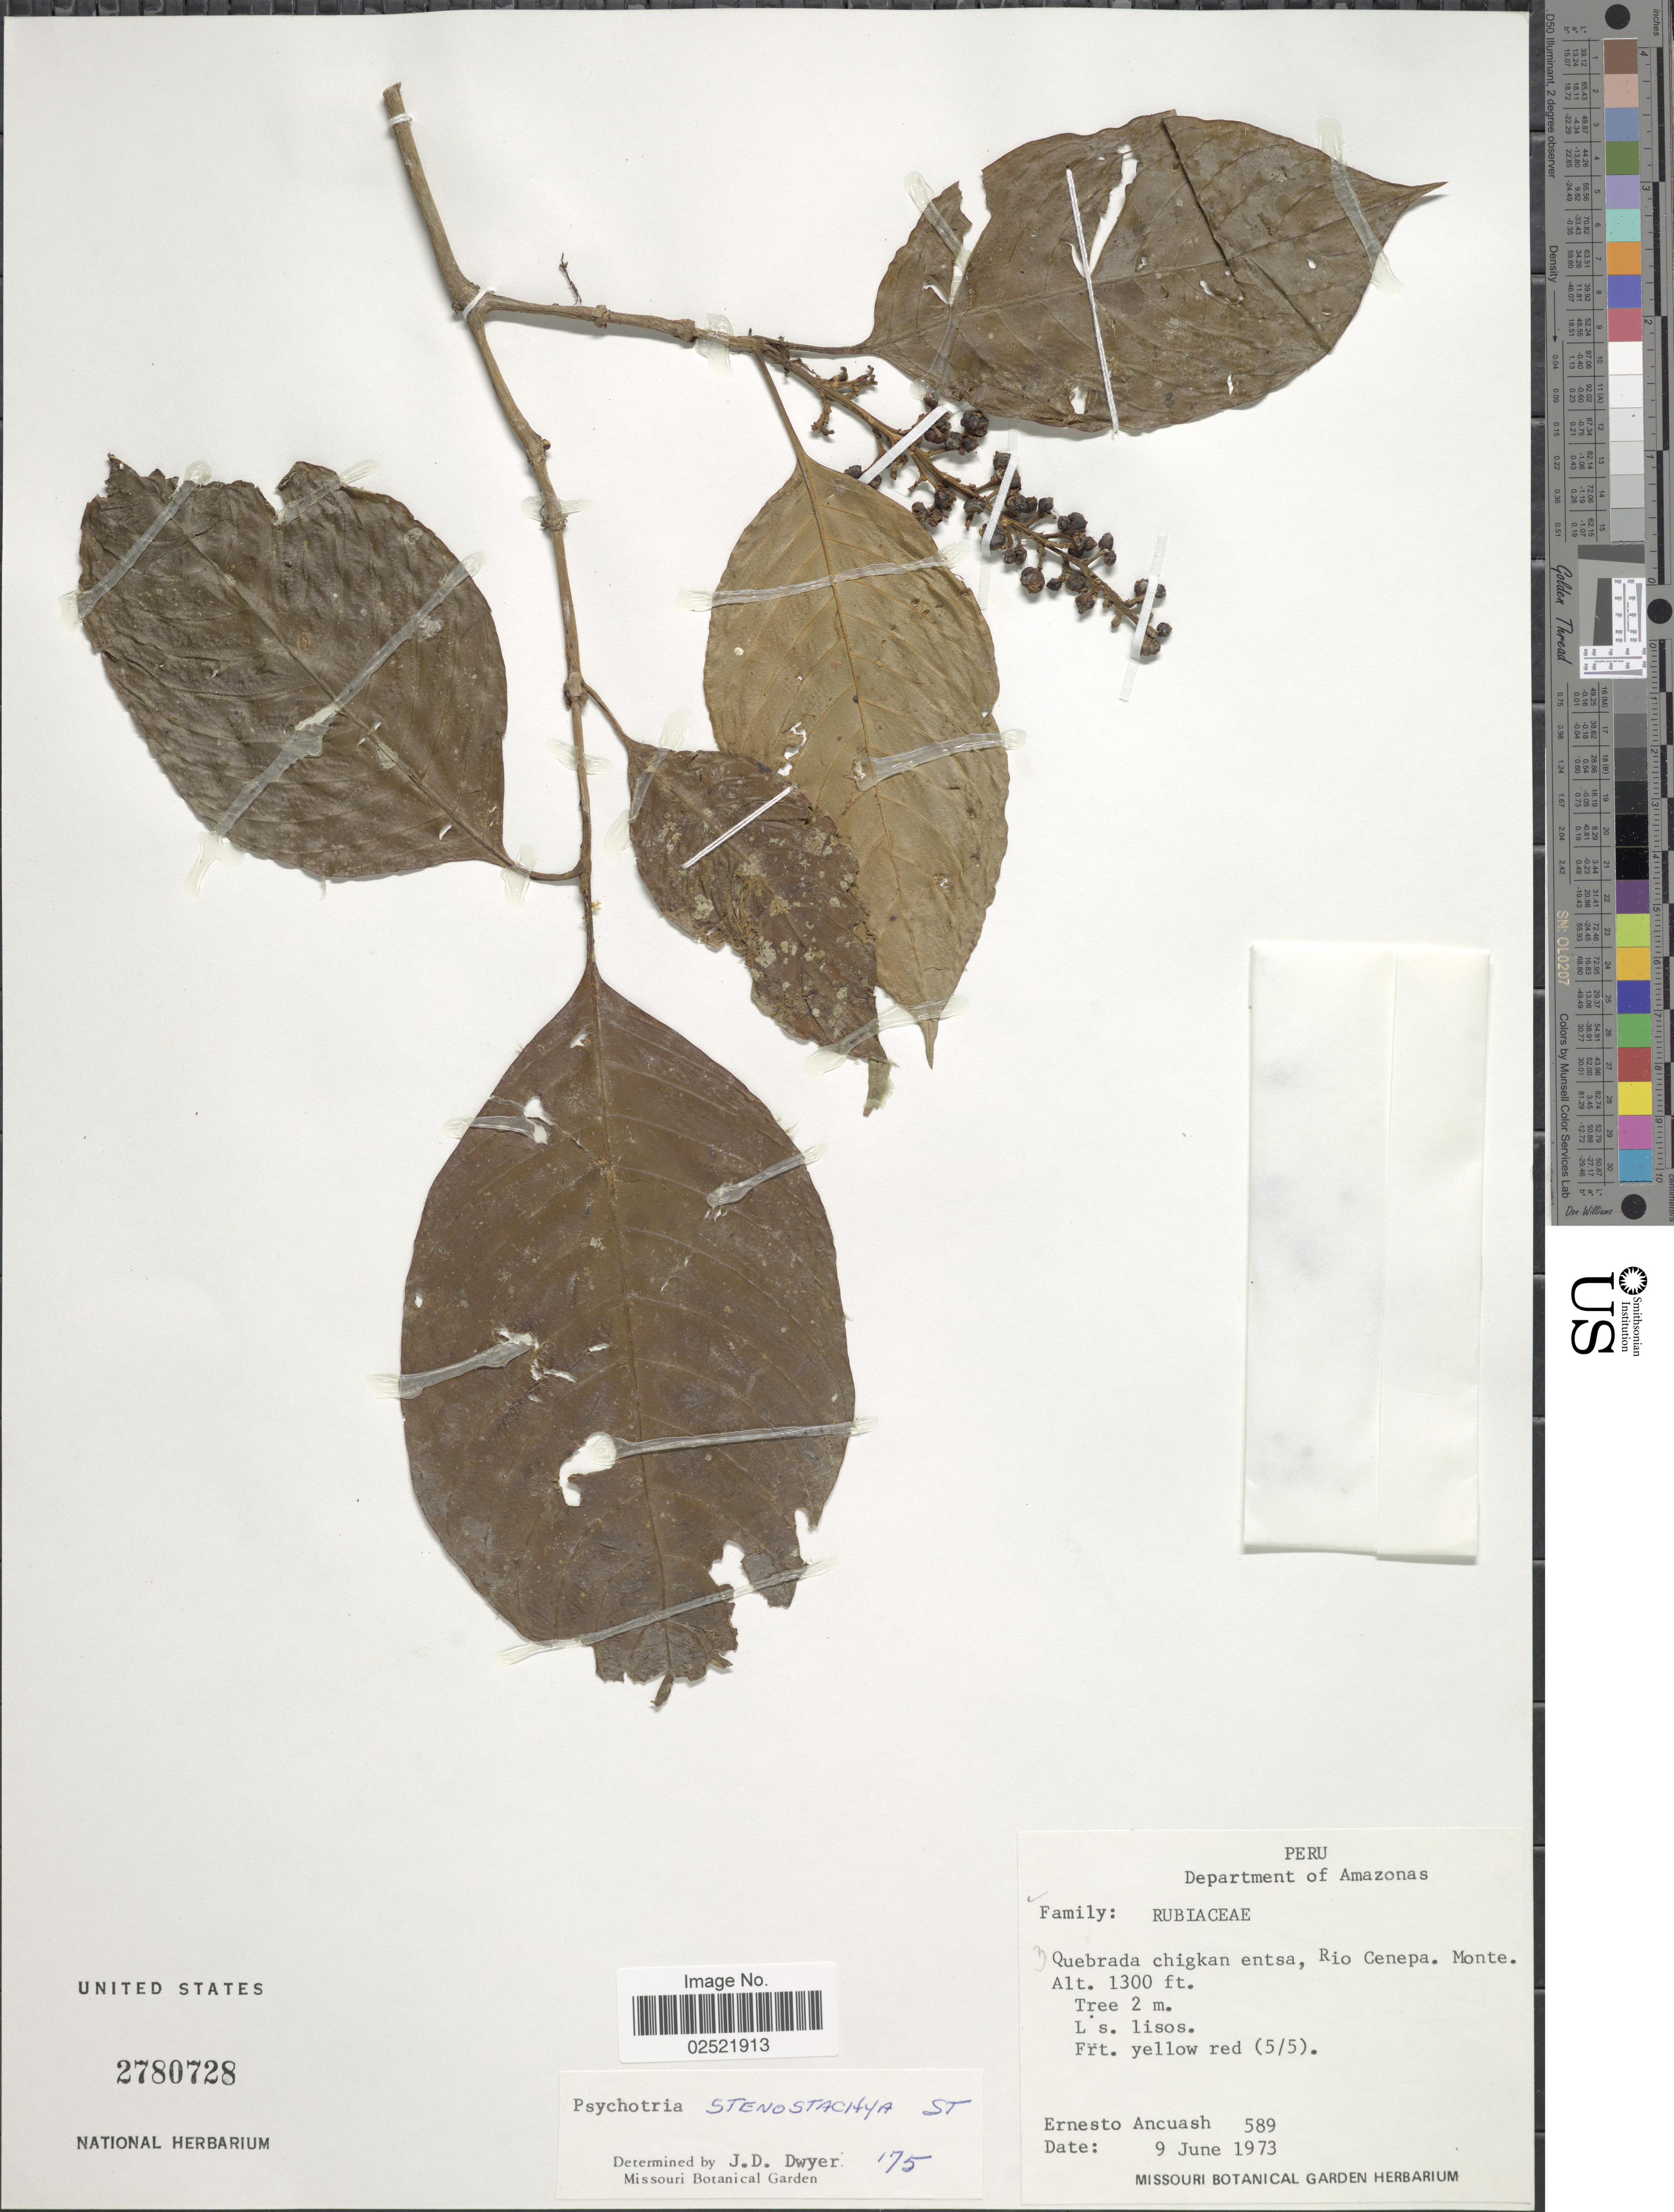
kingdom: Plantae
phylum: Tracheophyta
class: Magnoliopsida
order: Gentianales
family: Rubiaceae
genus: Psychotria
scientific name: Psychotria stenostachya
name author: Standl.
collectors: E. Ancuash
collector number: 589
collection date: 1973-06-09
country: Peru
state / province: Amazonas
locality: Quebrada chigkan entsa, Rio Cenepa, Monte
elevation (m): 396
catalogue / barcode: US 2780728